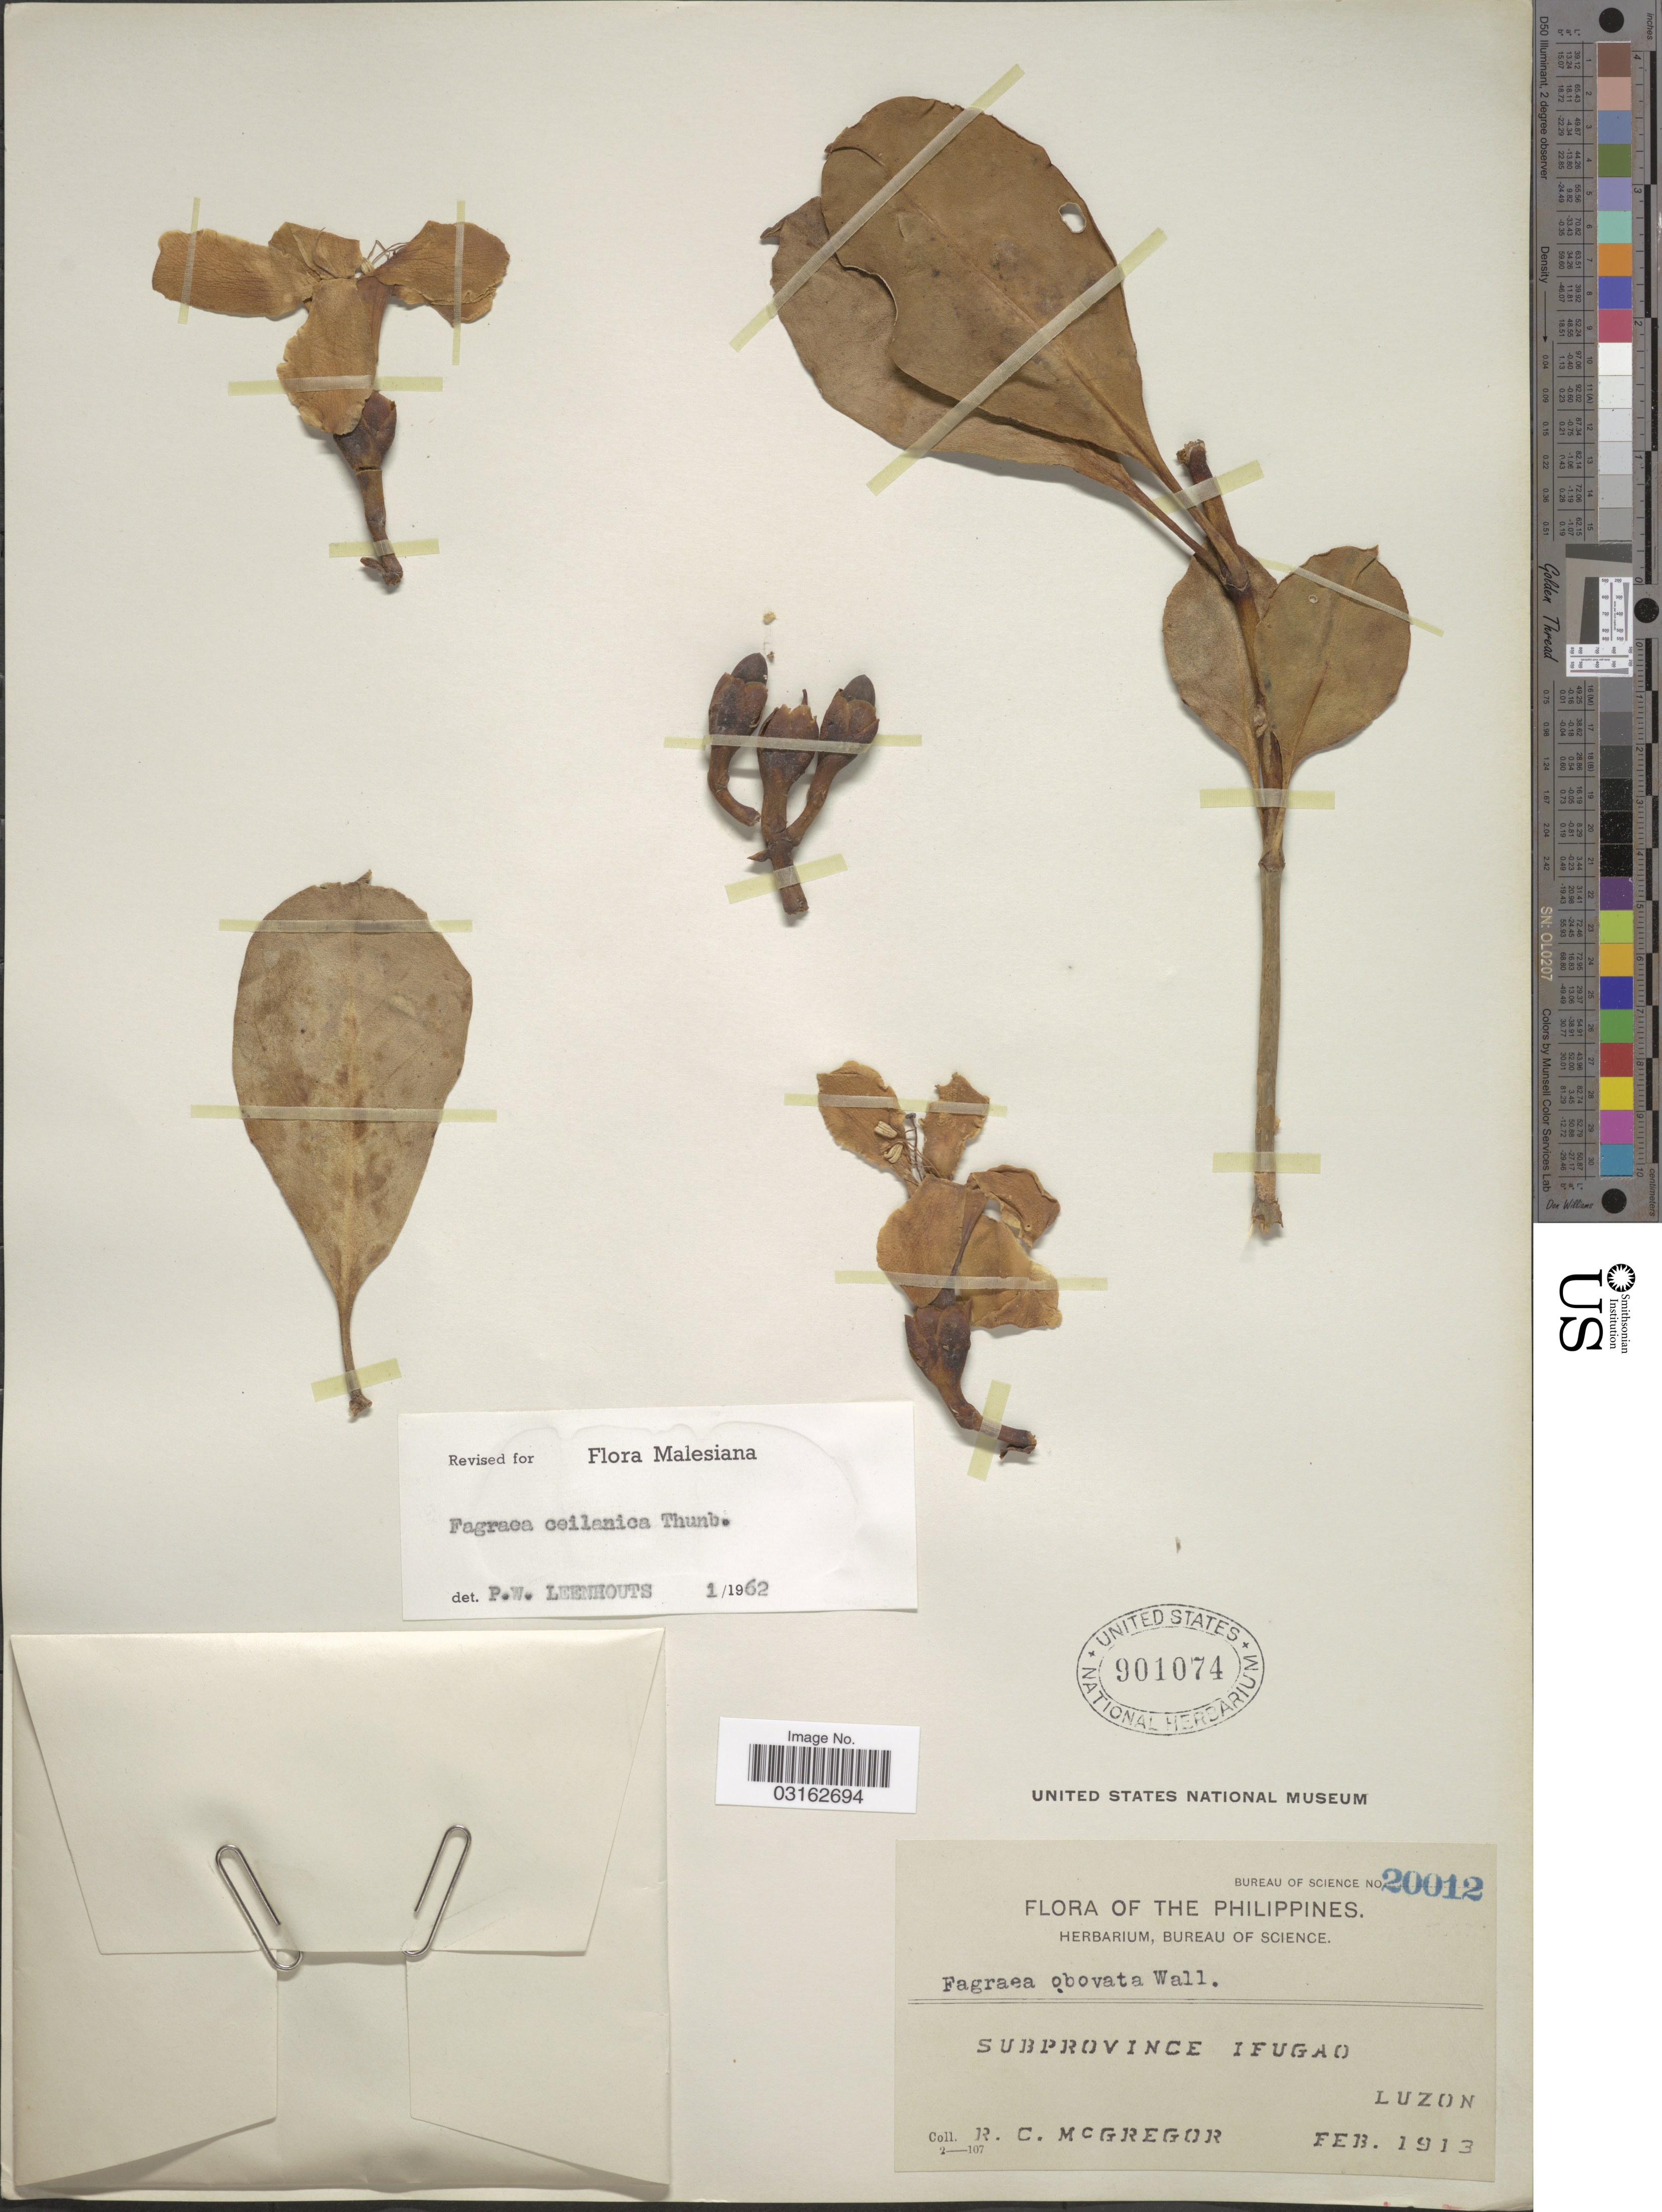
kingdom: Plantae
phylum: Tracheophyta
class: Magnoliopsida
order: Gentianales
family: Gentianaceae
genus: Fagraea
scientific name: Fagraea ceilanica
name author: Thunb.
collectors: R. C. McGregor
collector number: Bureau of Science 20012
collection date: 1913-02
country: Philippines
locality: Subprovince Ifugao, Luzon.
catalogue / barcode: US 901074